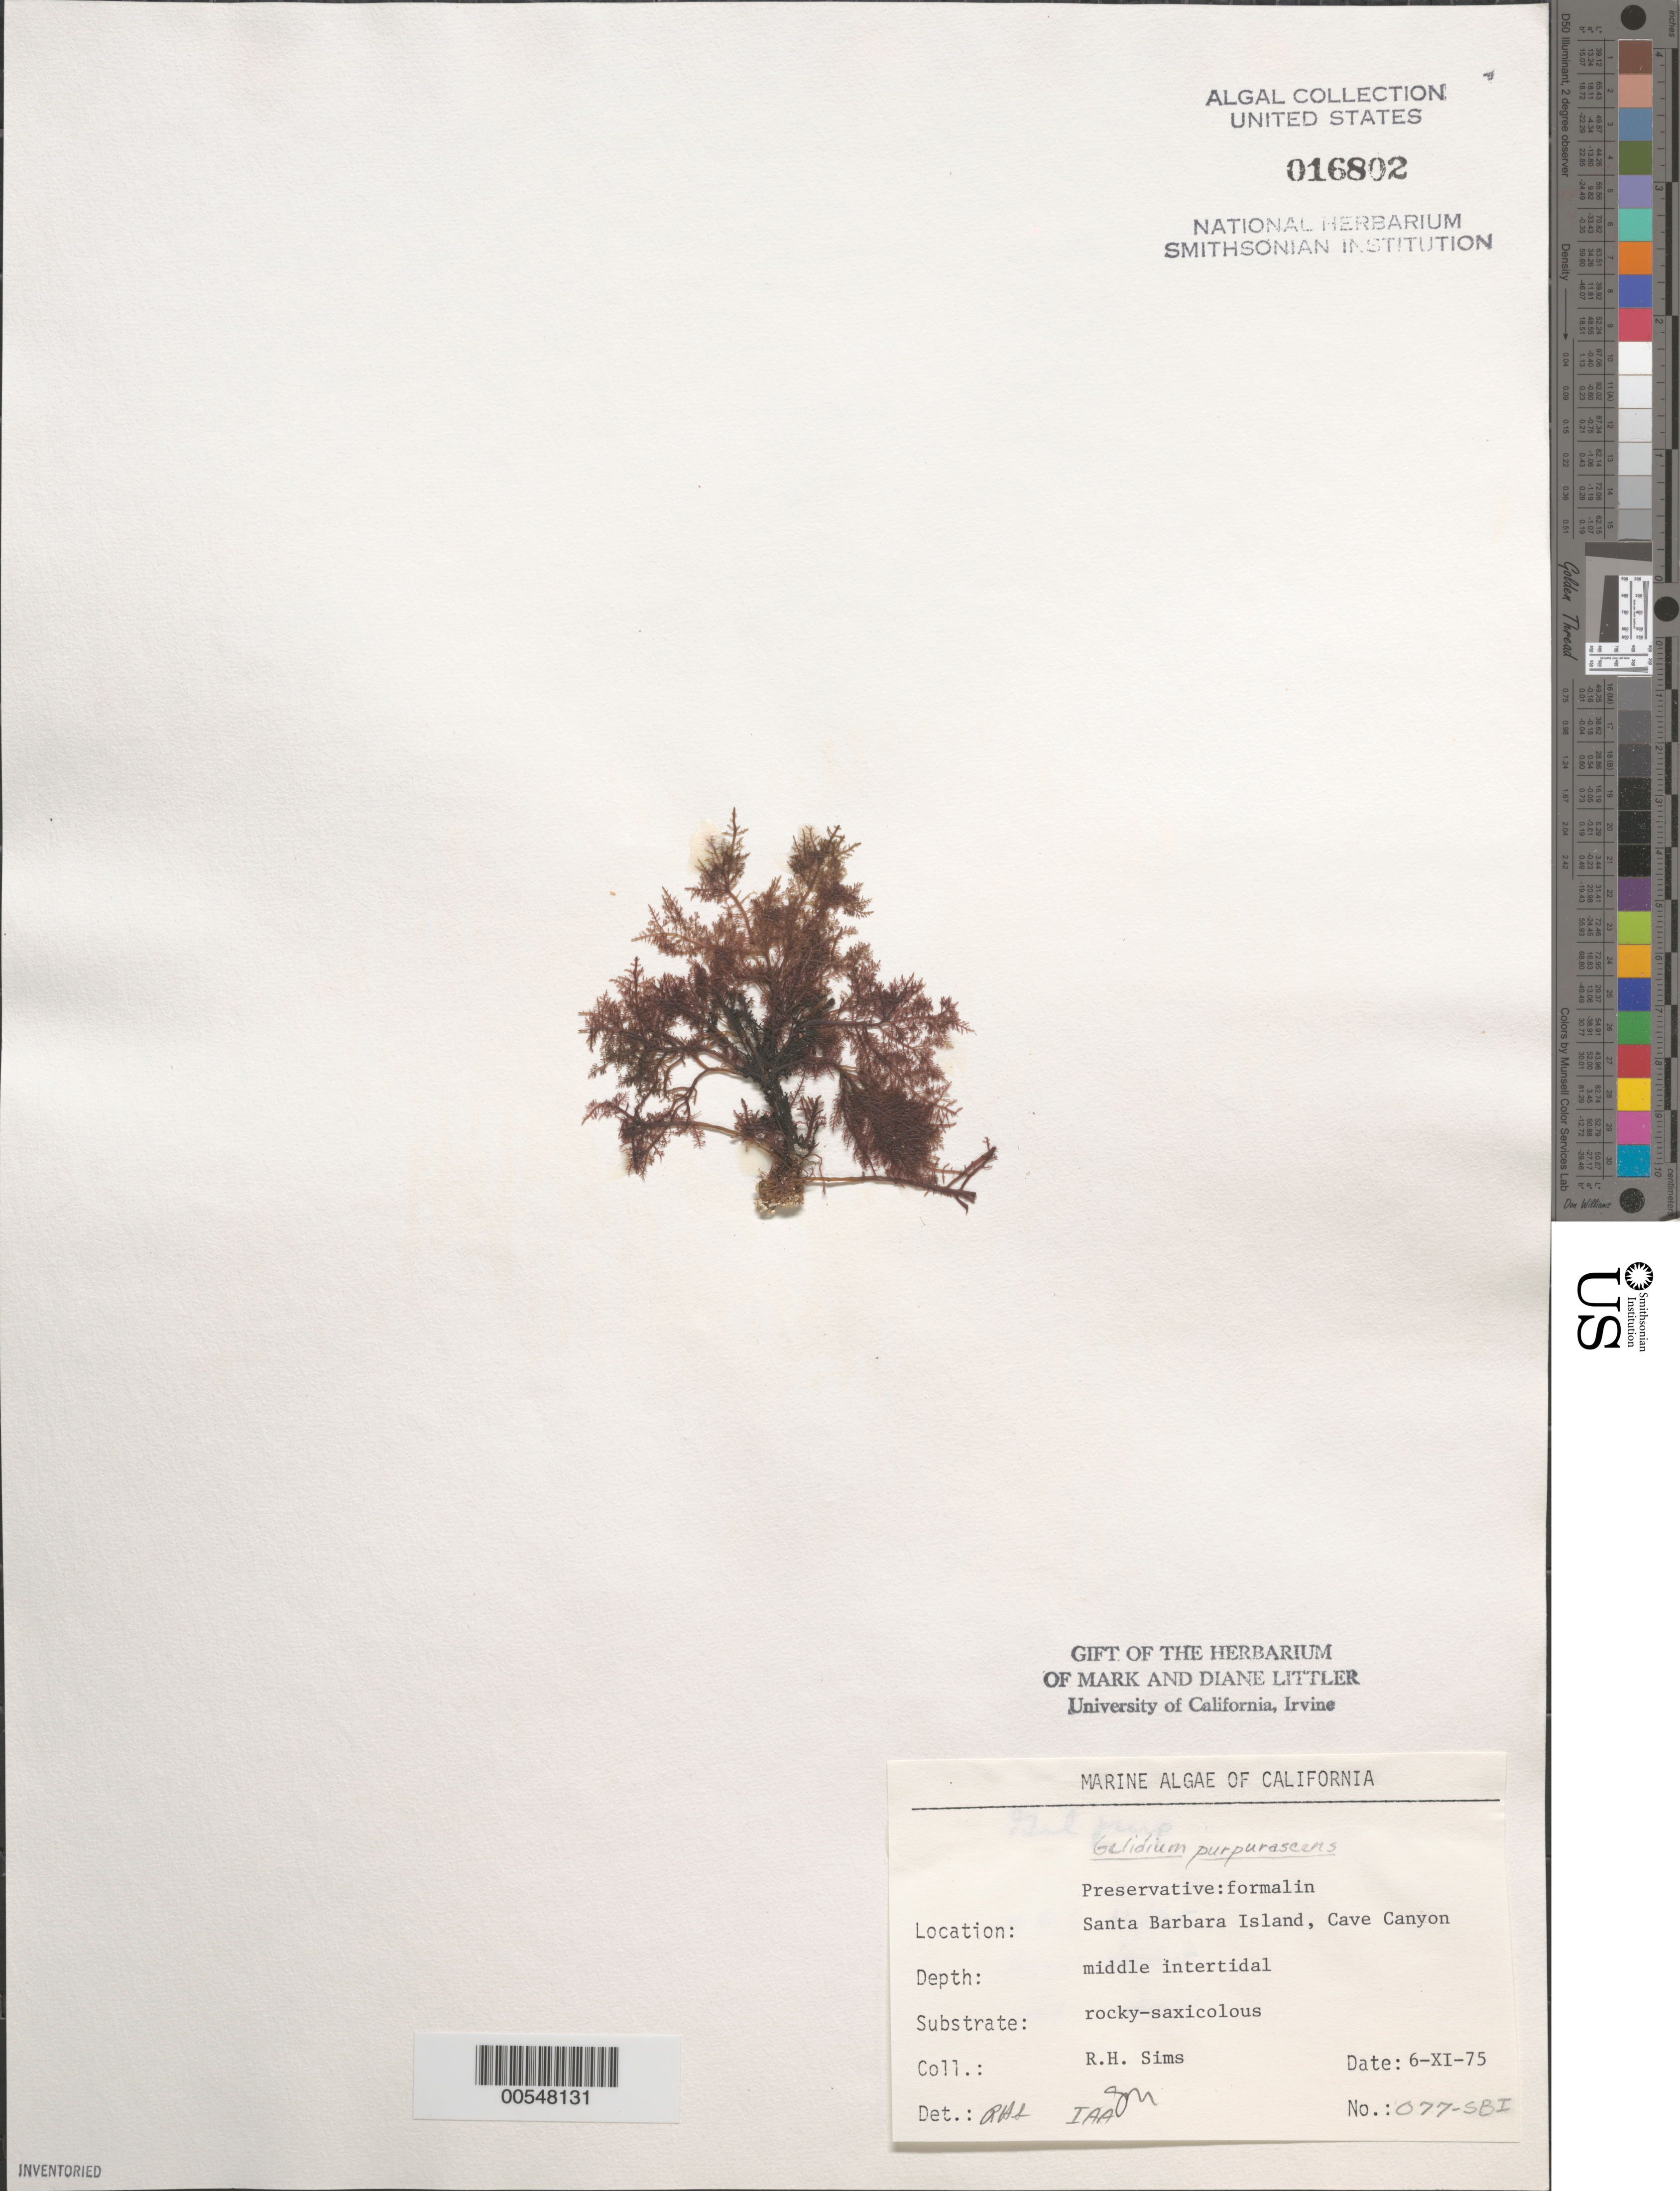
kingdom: Plantae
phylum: Rhodophyta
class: Florideophyceae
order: Gelidiales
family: Gelidiaceae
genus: Gelidium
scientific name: Gelidium purpurascens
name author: N.L. Gardner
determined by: Sims, Robert H.; Murray, S. N.; Abbott, Isabella A.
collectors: R. H. Sims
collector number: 077-SBI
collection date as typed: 06 Nov 1975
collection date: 1975-11-06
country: United States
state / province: California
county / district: Santa Barbara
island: Santa Barbara Island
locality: Cave Canyon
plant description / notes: BLM-SOCALBIGHT Rocky Intertidal Survey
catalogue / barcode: US 16802